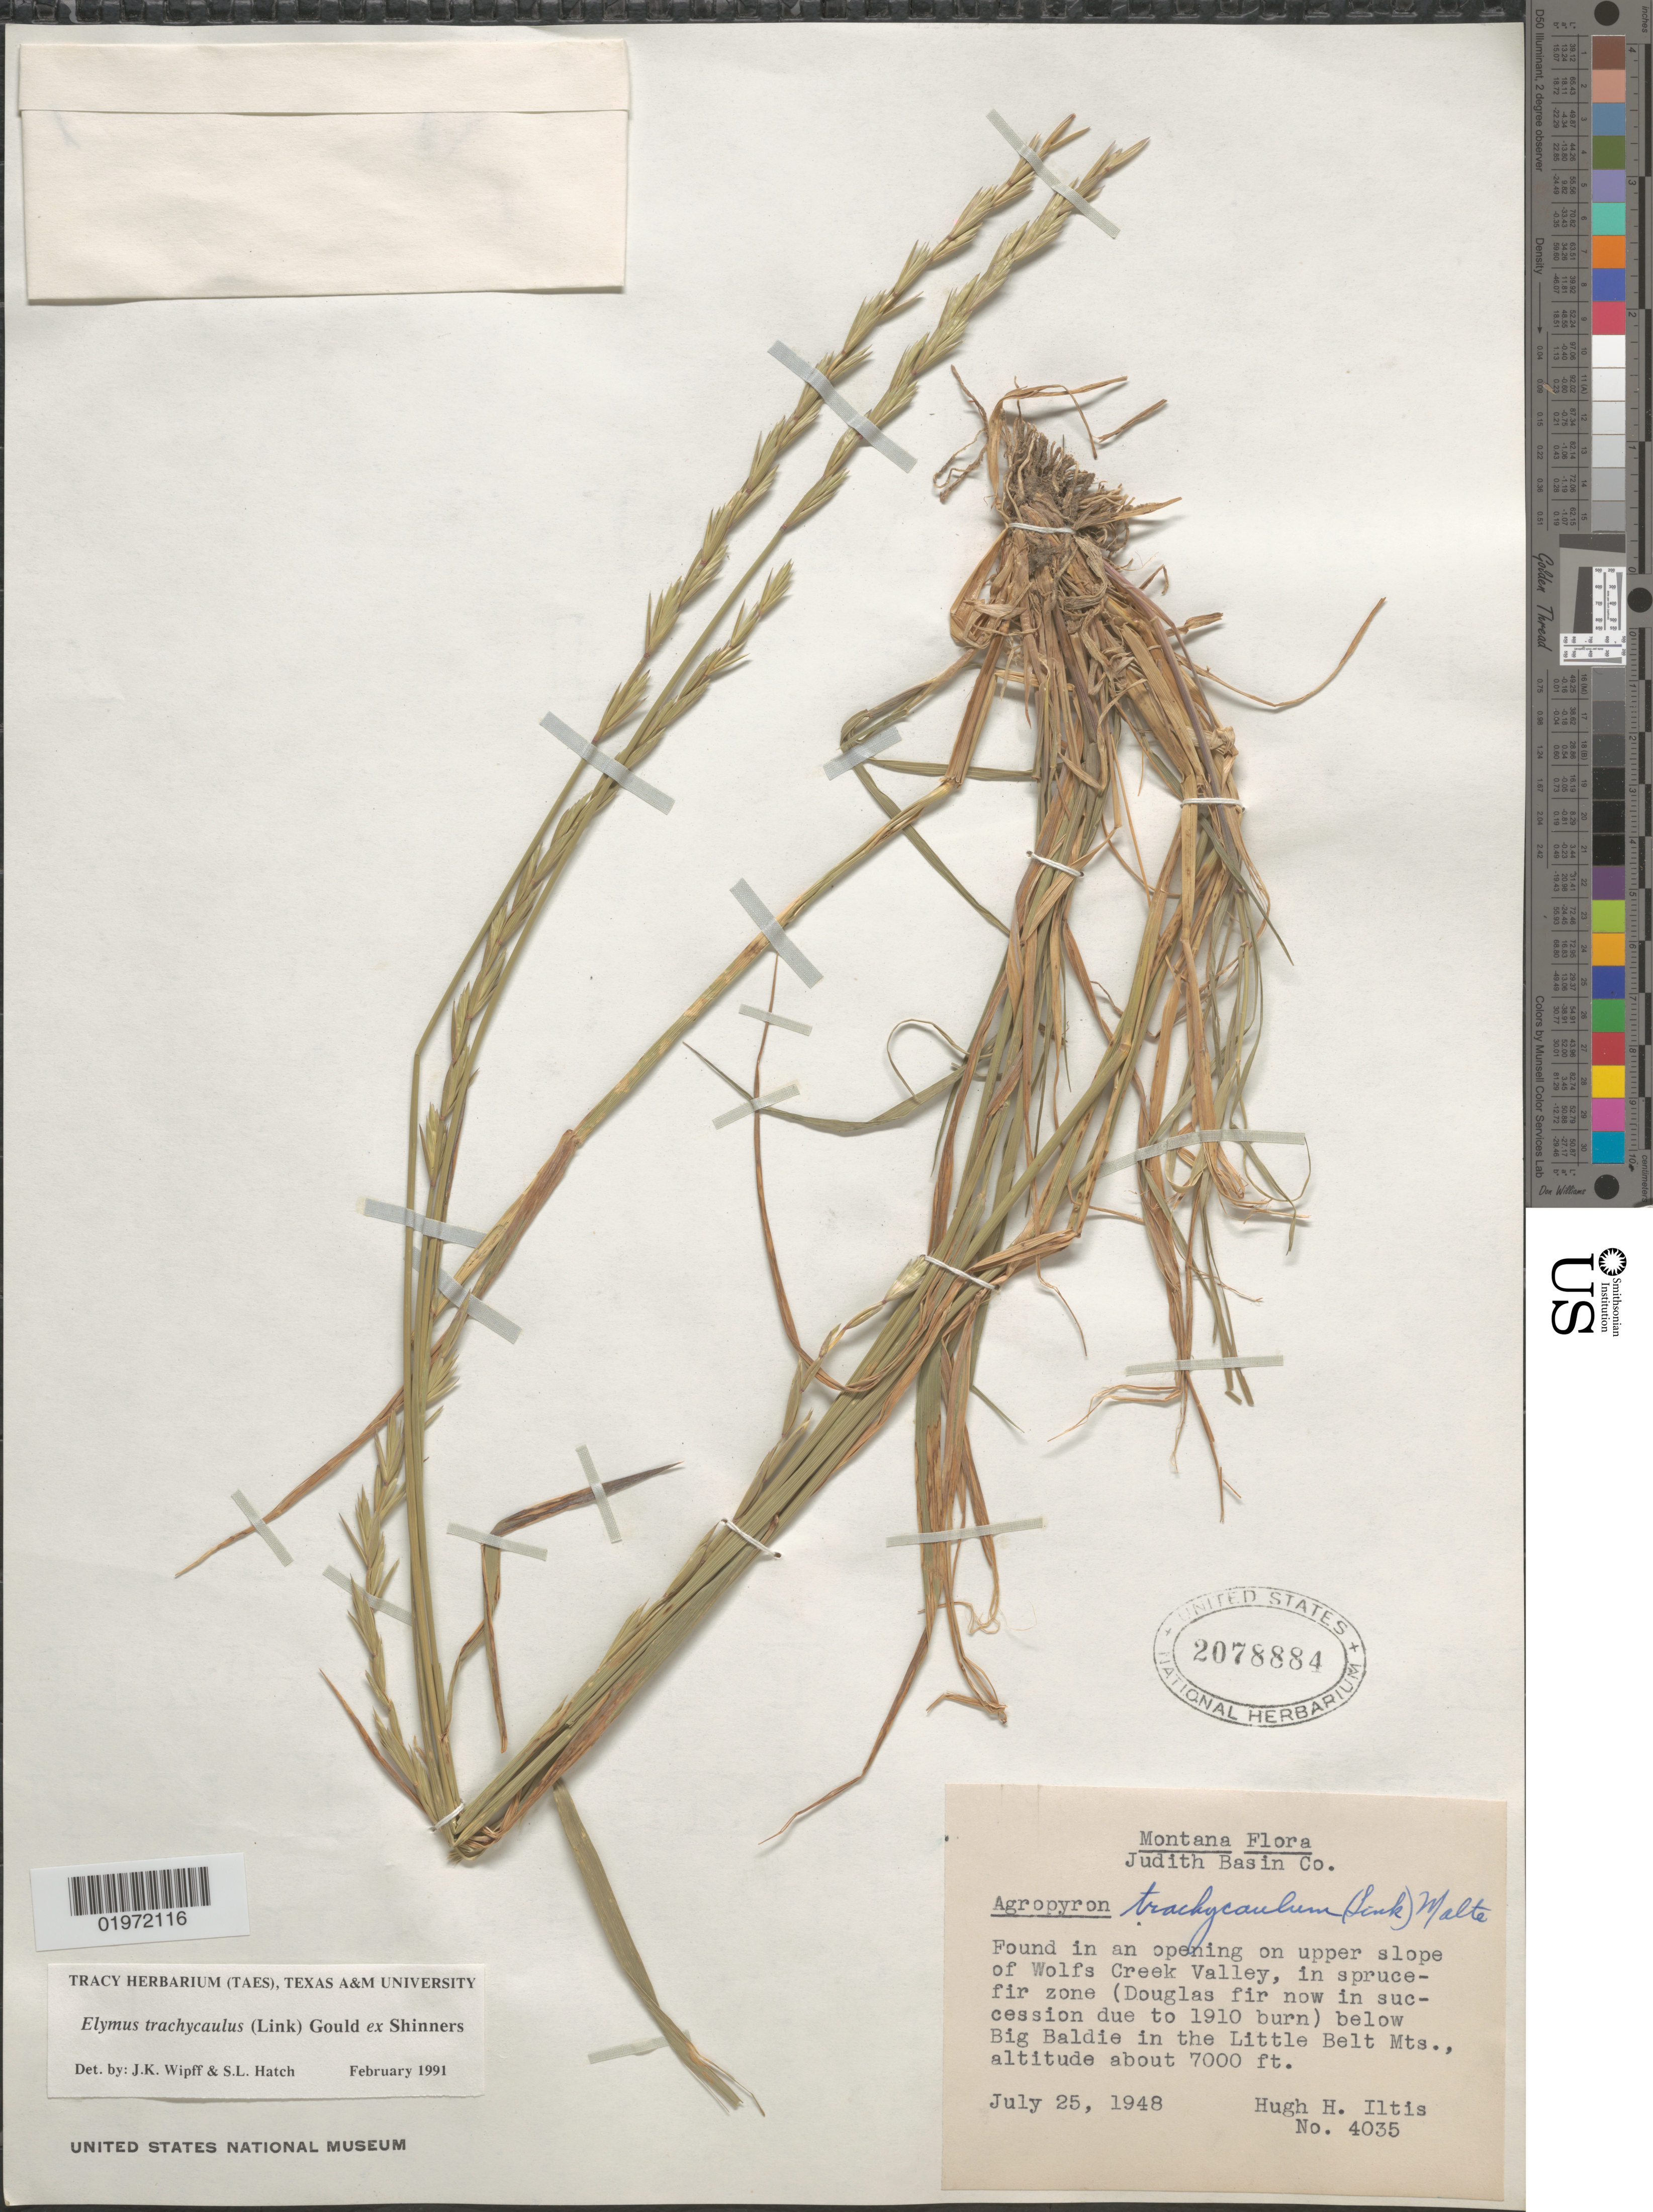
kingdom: Plantae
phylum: Tracheophyta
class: Liliopsida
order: Poales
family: Poaceae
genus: Elymus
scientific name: Elymus trachycaulus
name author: (Link) Gould ex Shinners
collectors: H. H. Iltis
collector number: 4035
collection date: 1948-07-25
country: United States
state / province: Montana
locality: Judith Basin Co. Found in an opening on upper slope of Wolfs Creek Valley, in sprucefir zone (Douglas fir now in succession due to 1910 burn) below Big Baldie in the Little Belt Mts.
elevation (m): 2134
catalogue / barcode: US 2078884